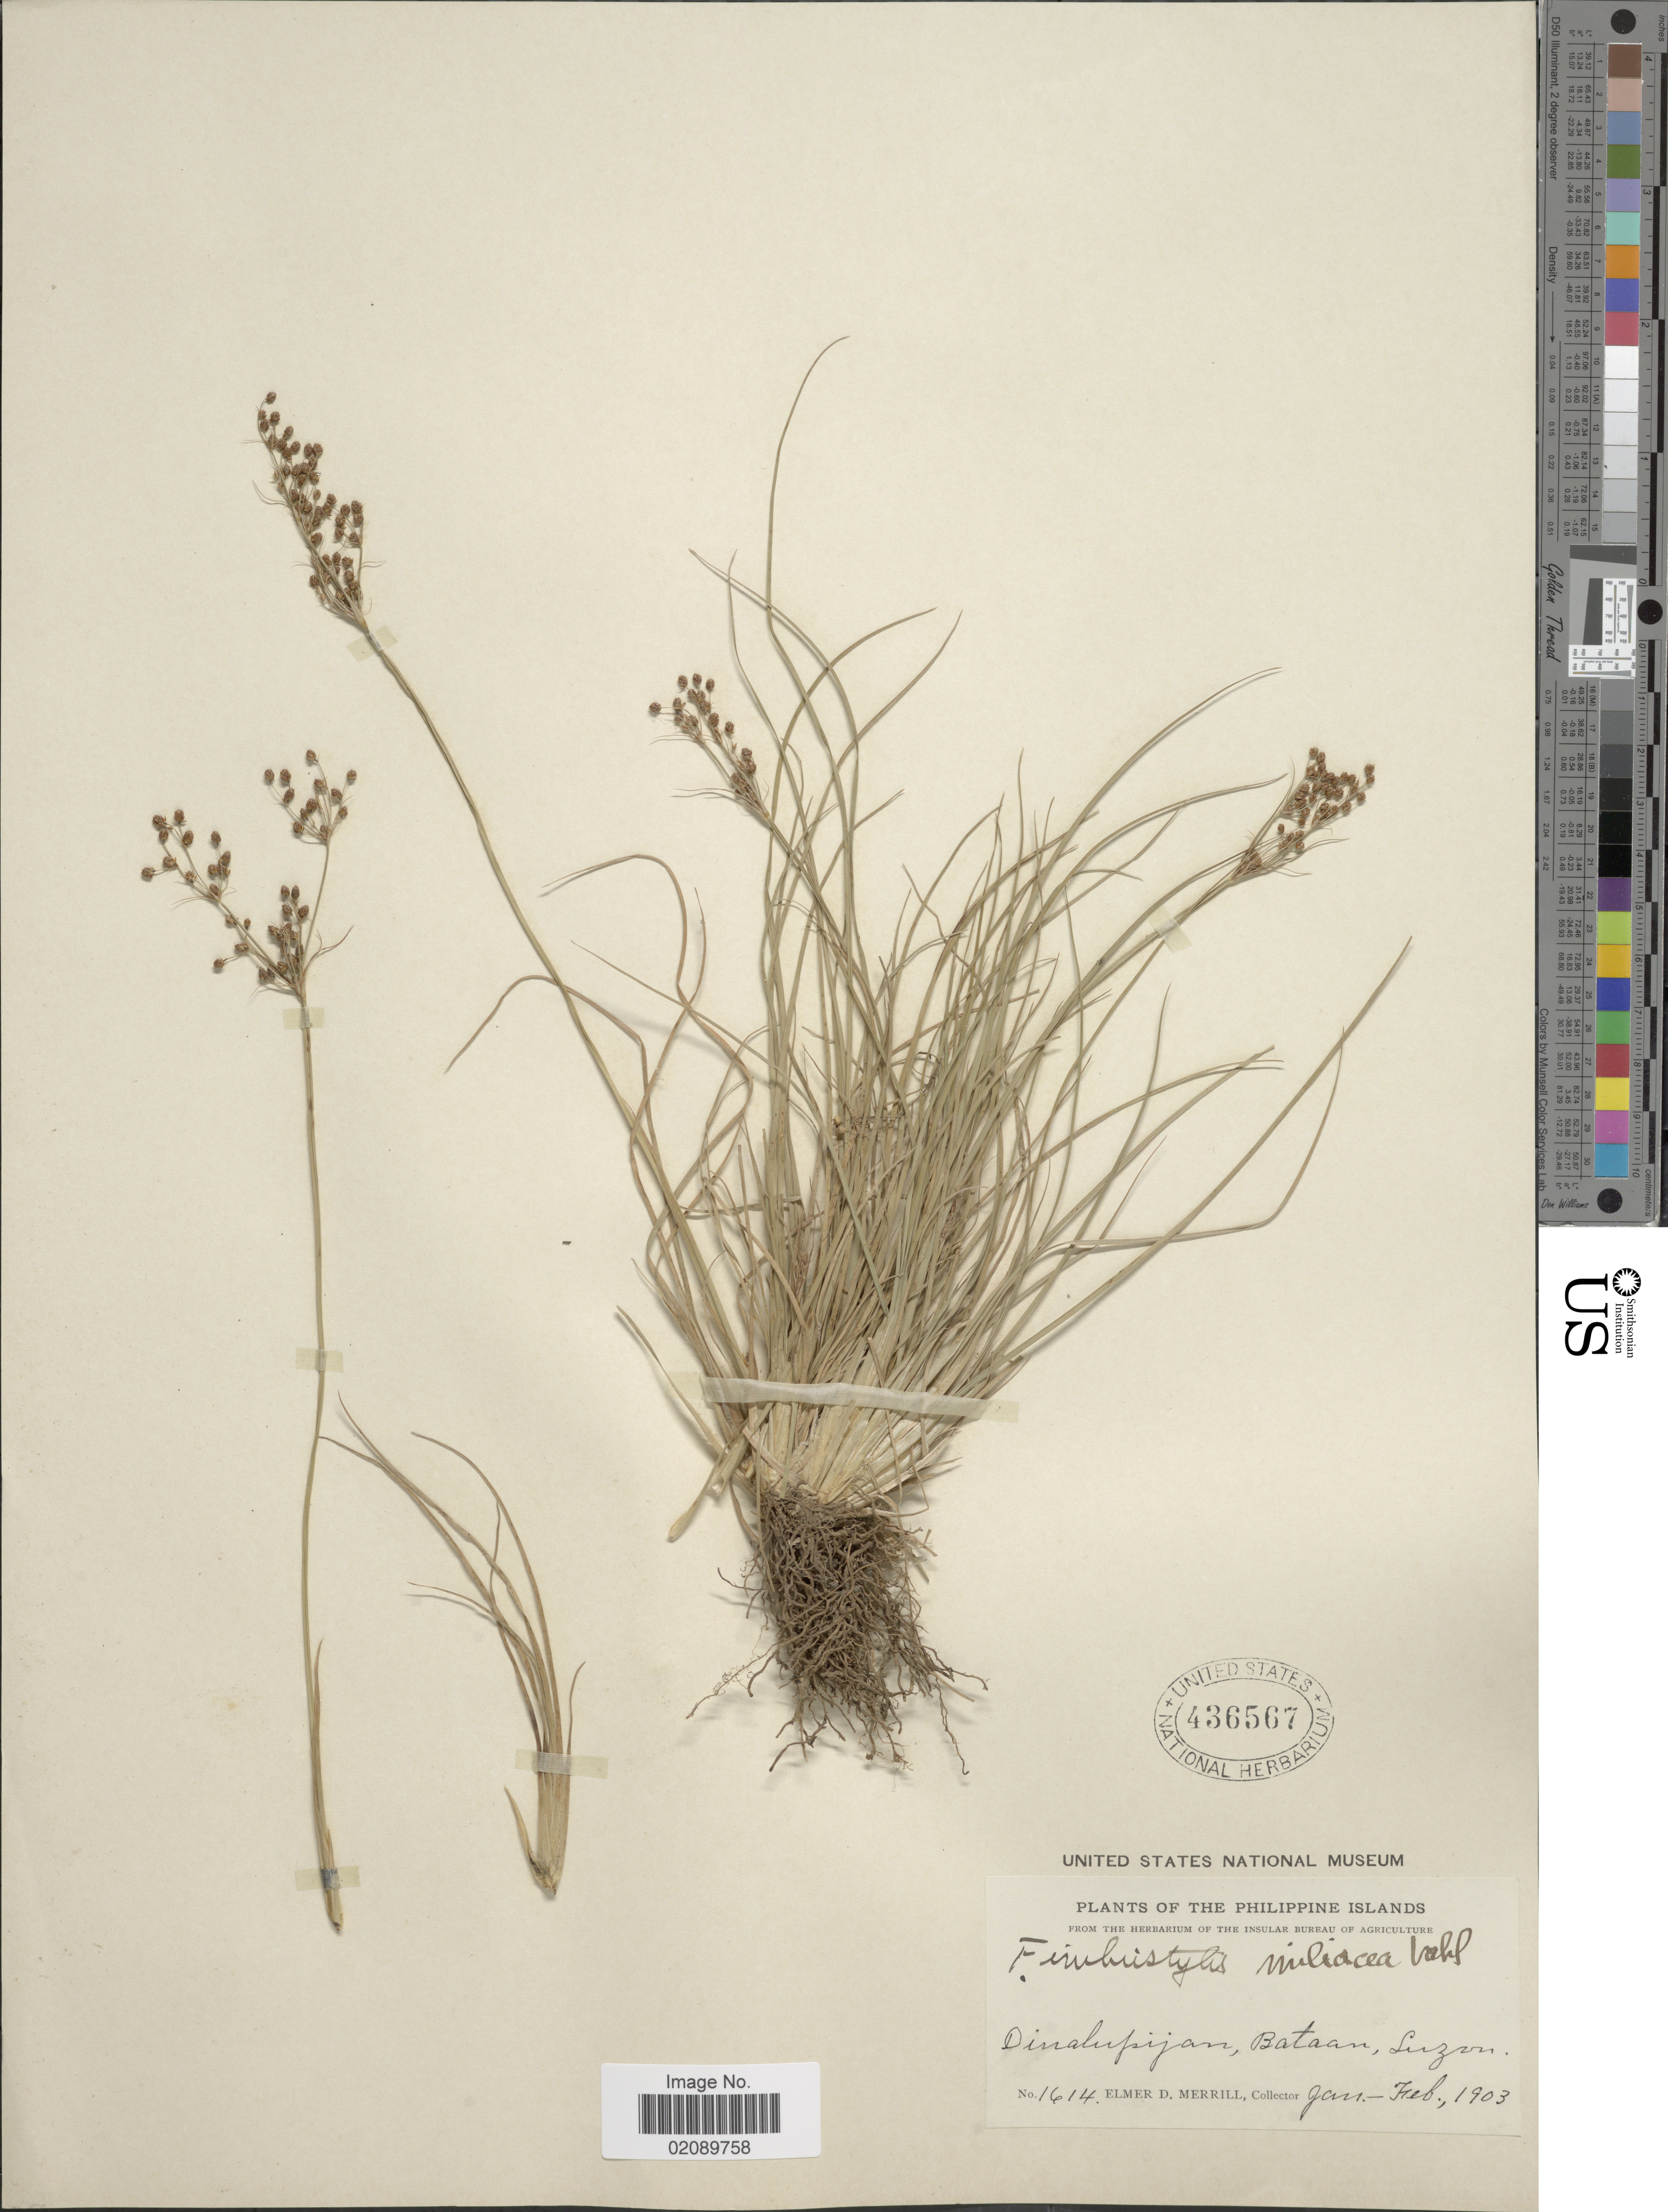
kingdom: Plantae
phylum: Tracheophyta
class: Liliopsida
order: Poales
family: Cyperaceae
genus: Fimbristylis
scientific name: Fimbristylis littoralis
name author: Gaudich.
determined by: Strong, M. T., (US), Smithsonian Institution - National Museum of Natural History (UNITED STATES)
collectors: E. D. Merrill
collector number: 1614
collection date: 1903-01/1903-02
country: Philippines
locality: Philippine Islands, Dinalupijan, Bataan, Luzon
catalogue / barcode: US 436567